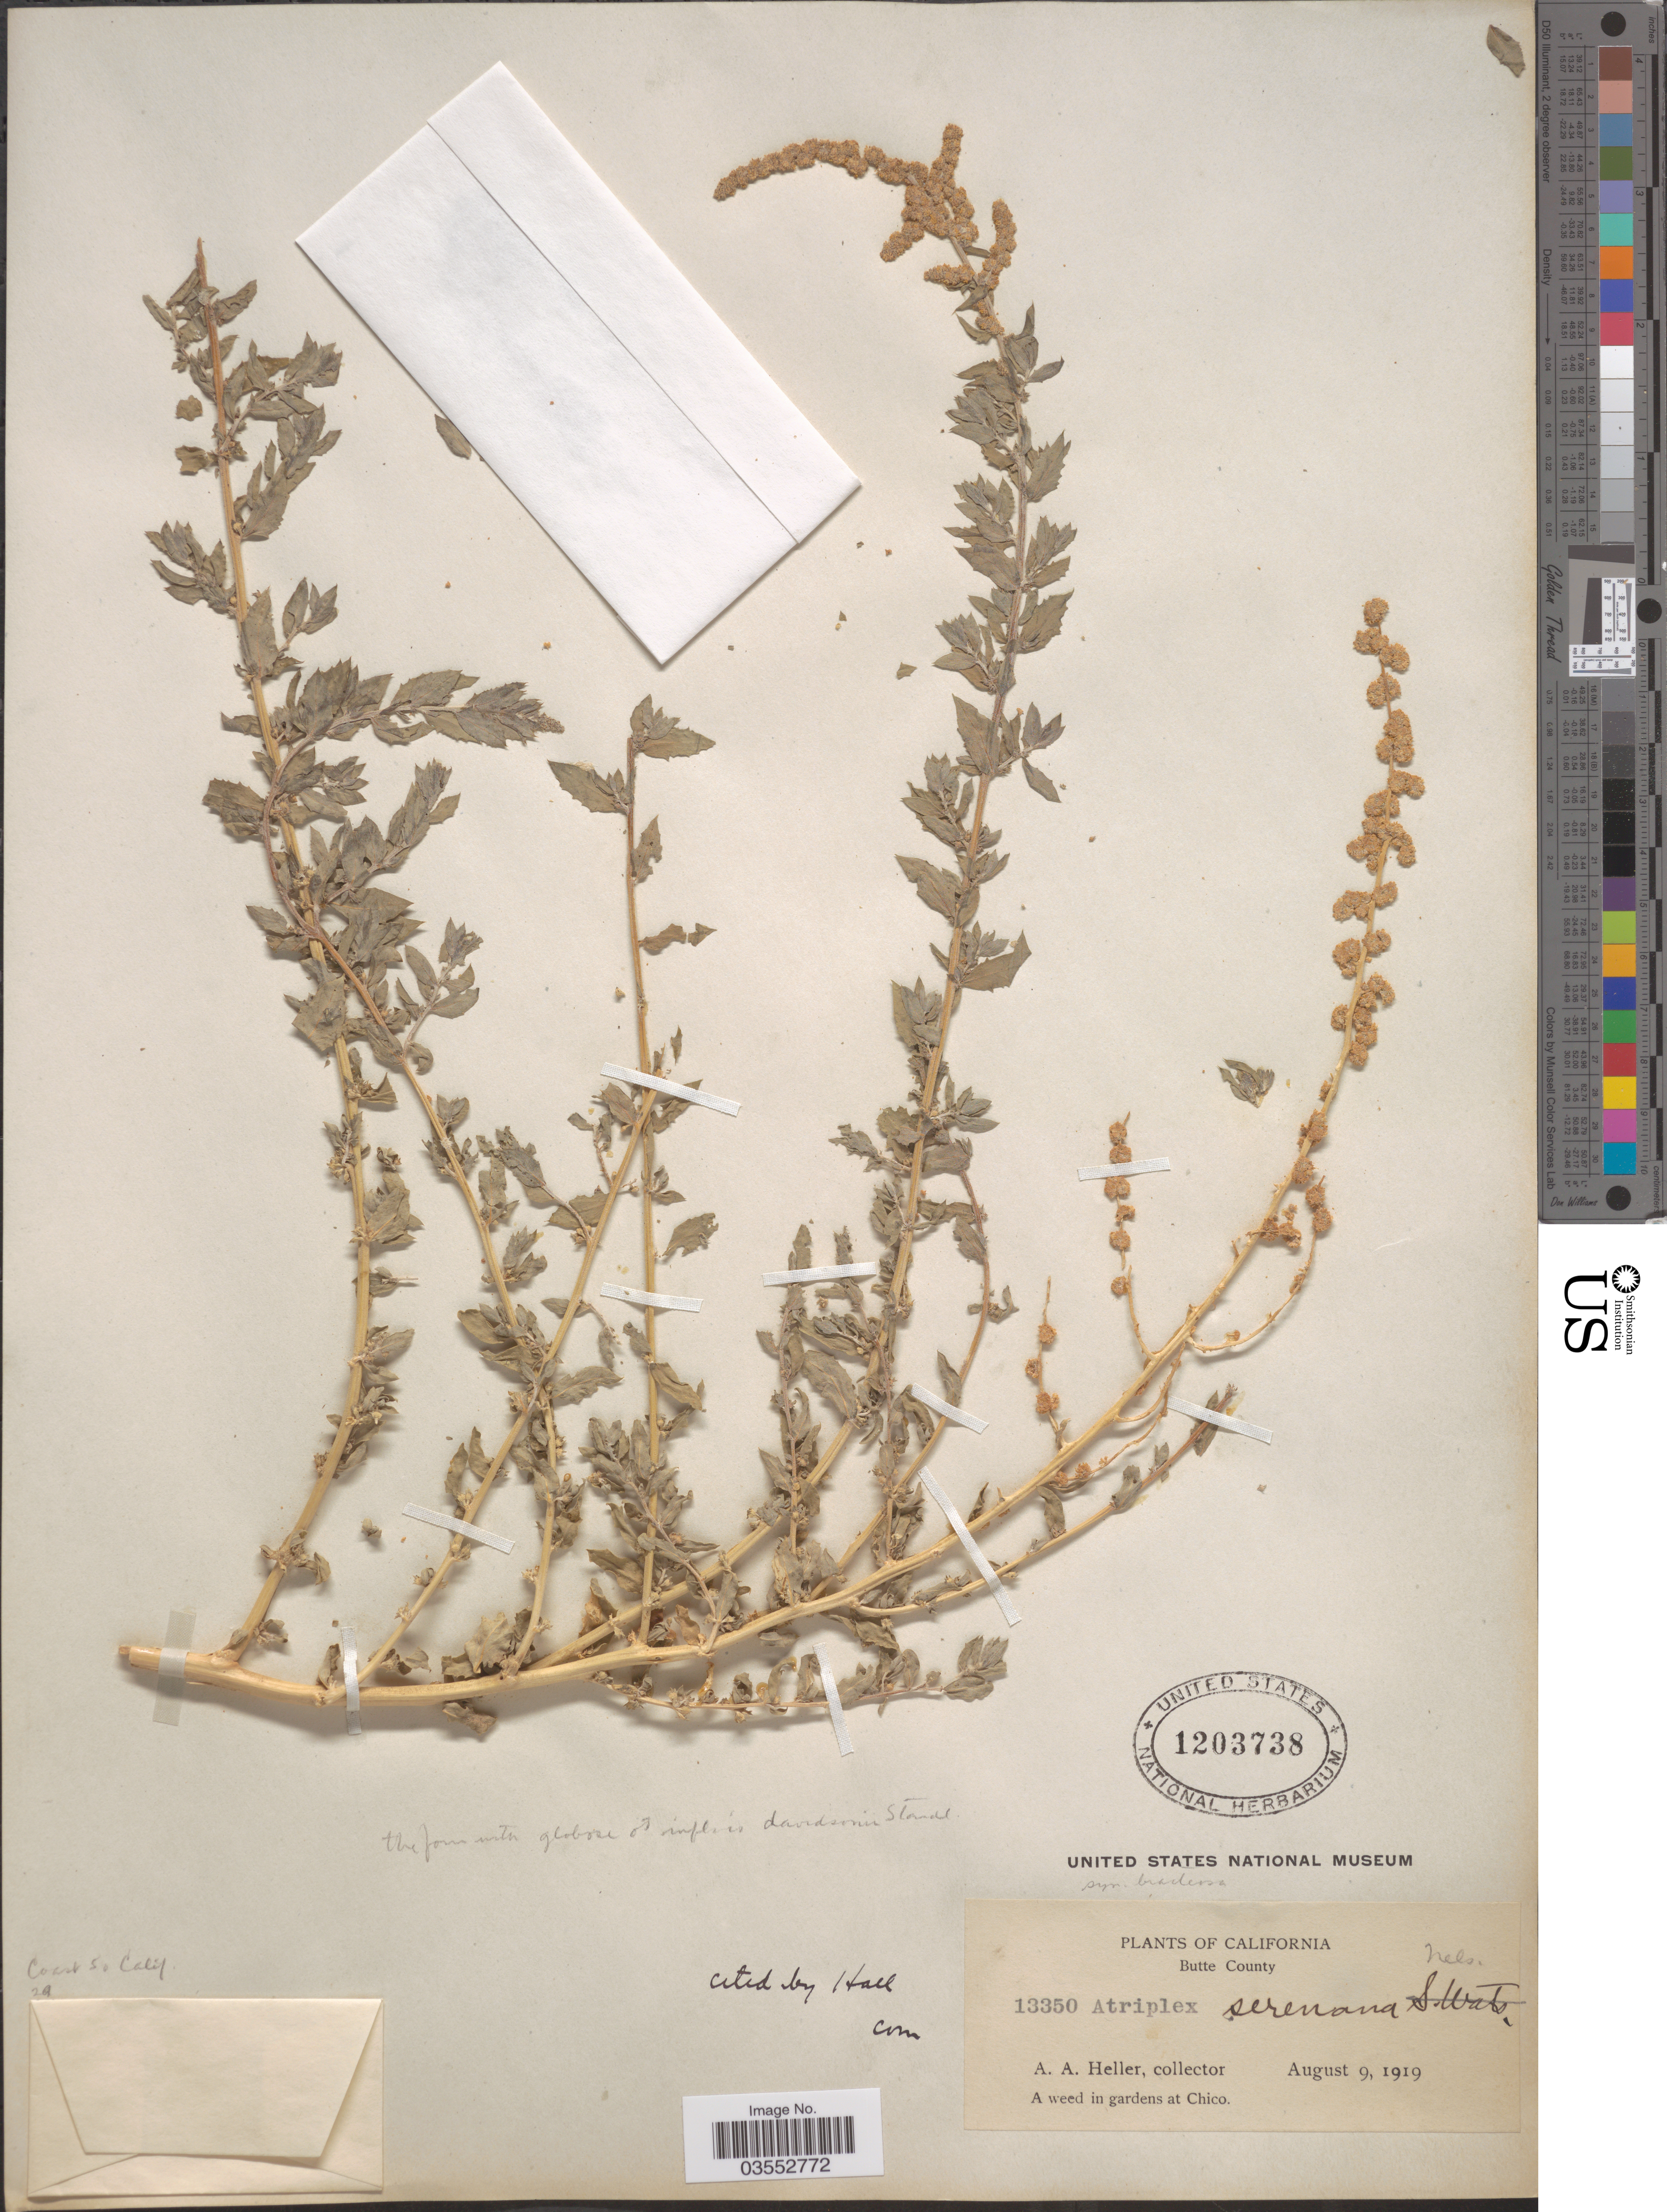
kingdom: Plantae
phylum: Tracheophyta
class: Magnoliopsida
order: Caryophyllales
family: Amaranthaceae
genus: Atriplex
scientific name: Atriplex serenana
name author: A. Nelson ex Abrams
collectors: A. A. Heller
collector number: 13350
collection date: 1919-08-09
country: United States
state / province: California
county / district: Butte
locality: Butte County. At Chico.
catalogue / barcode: US 1203738